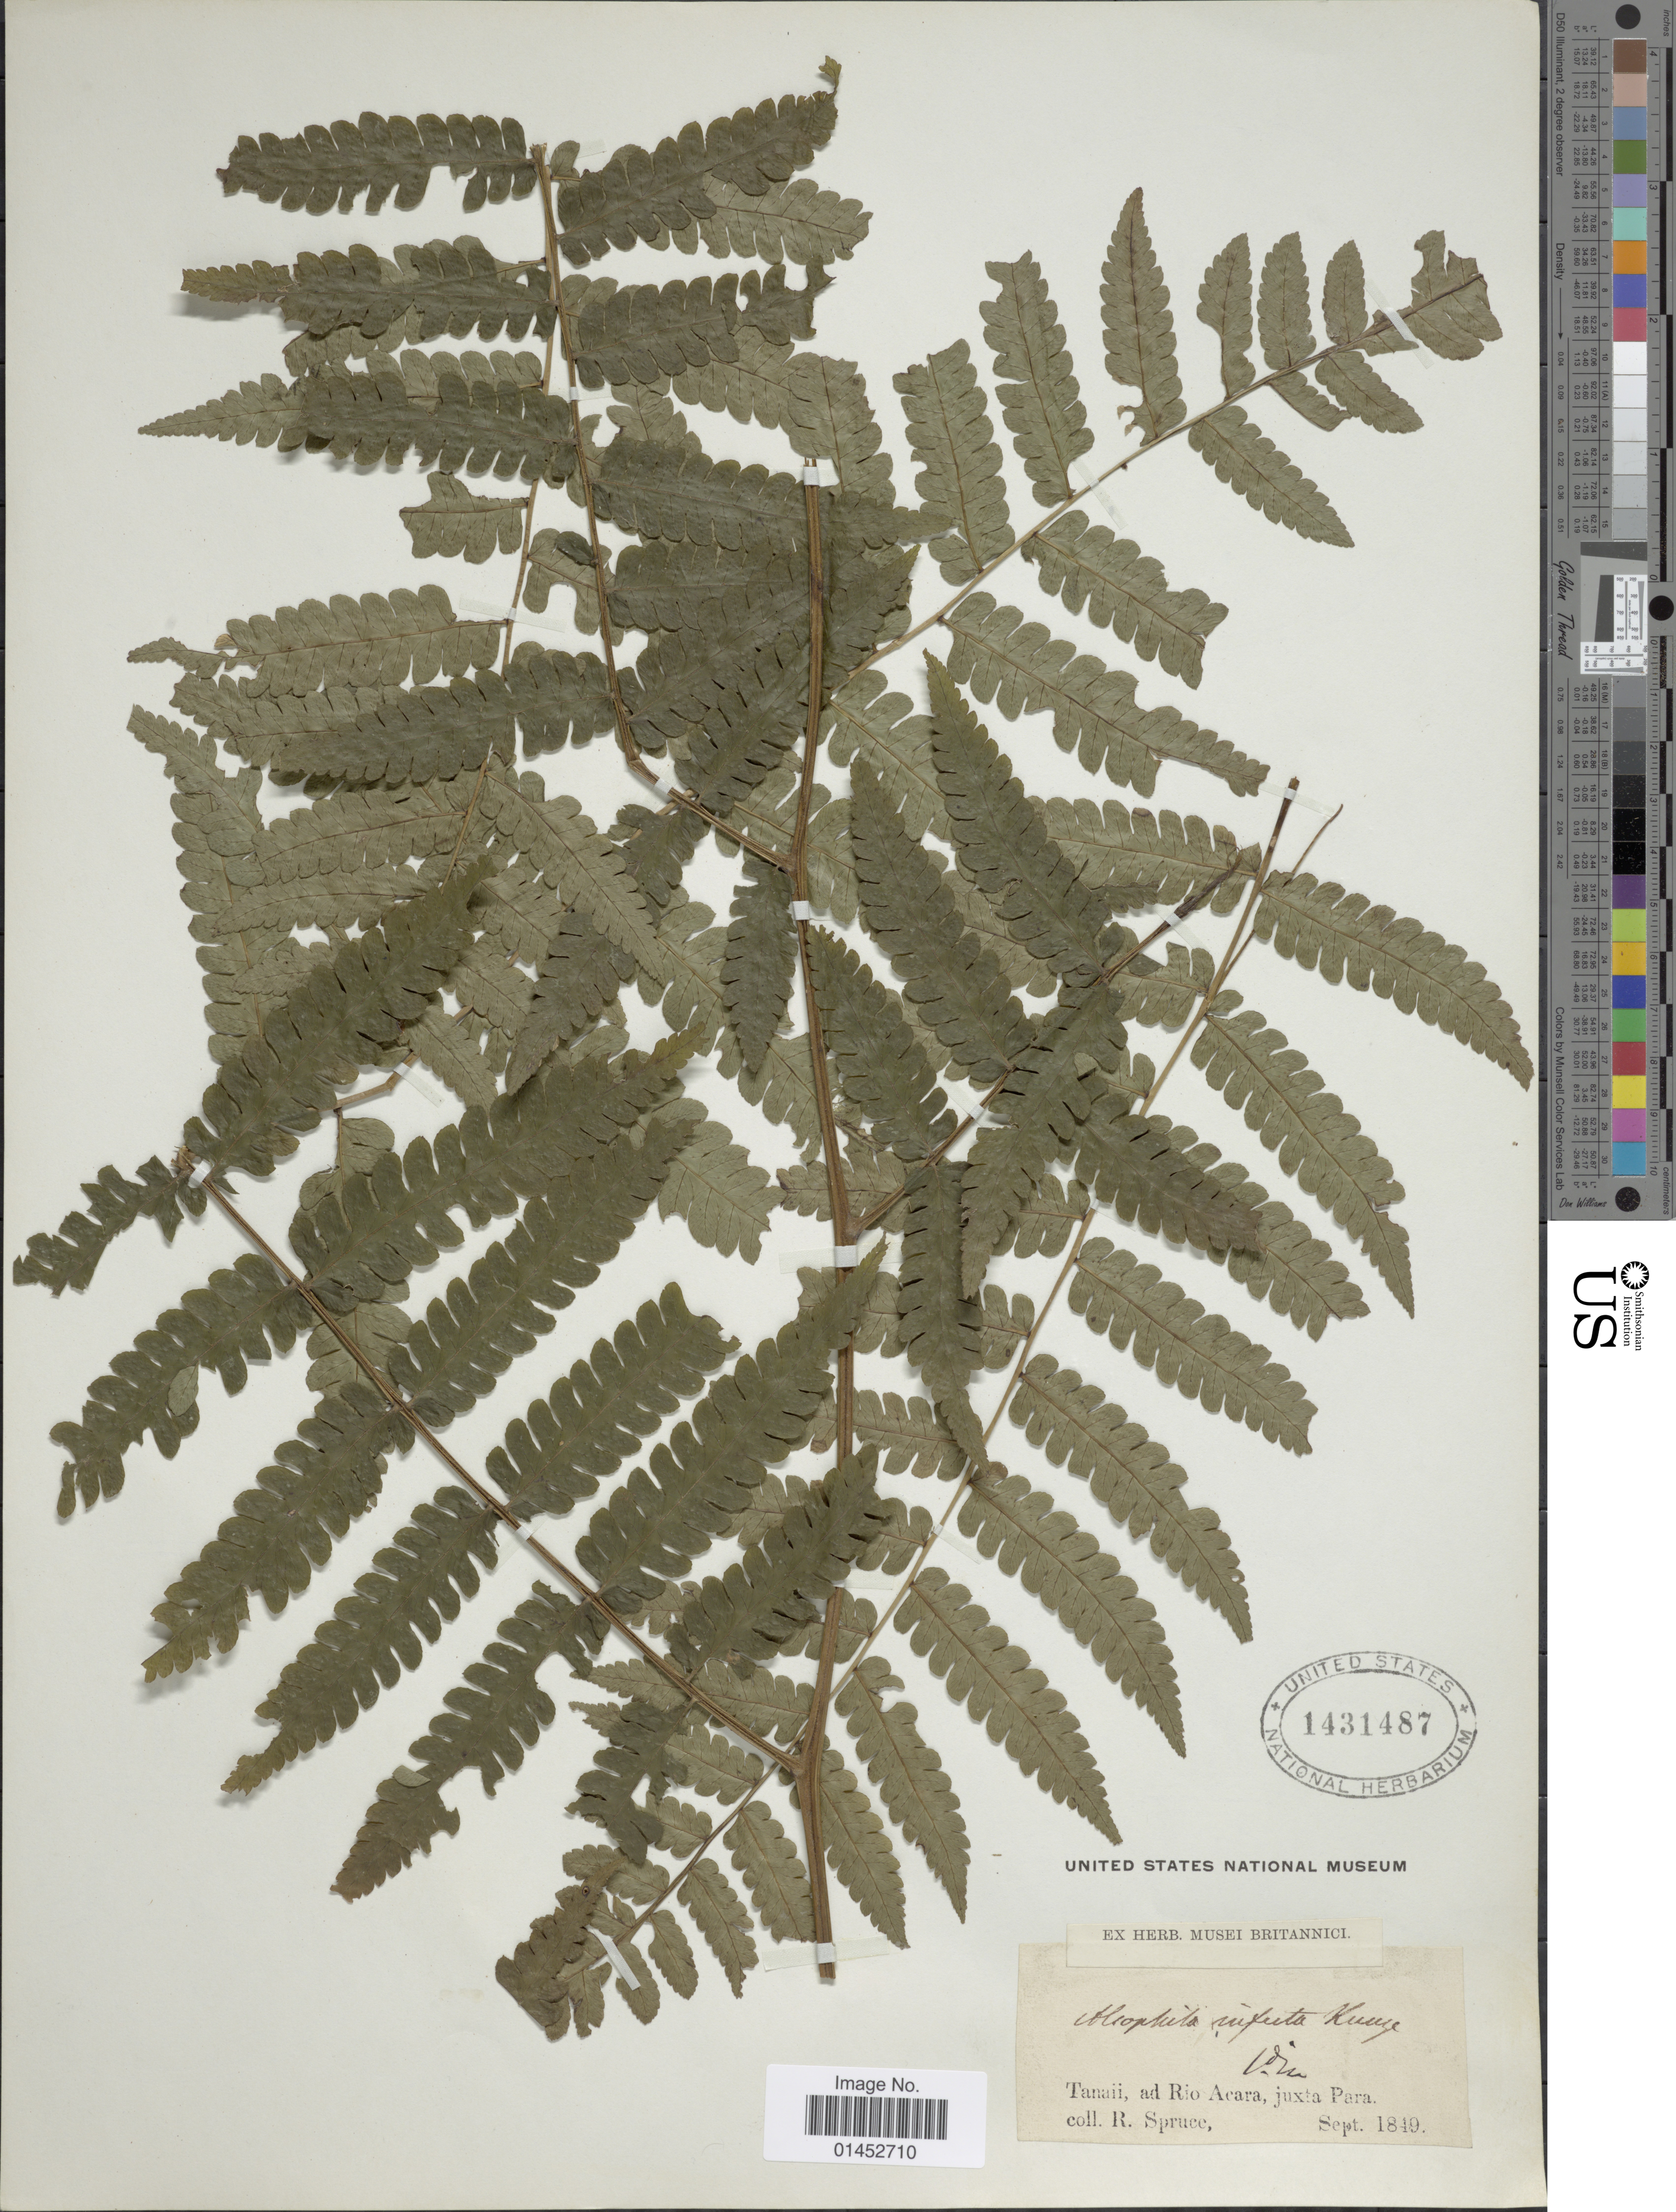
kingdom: Plantae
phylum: Tracheophyta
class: Polypodiopsida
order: Cyatheales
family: Cyatheaceae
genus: Cyathea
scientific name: Cyathea pungens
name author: (Willd.) Domin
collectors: R. Spruce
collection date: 1849-09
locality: Tanaii, ad Rio Acara, juxta Para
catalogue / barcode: US 1431487